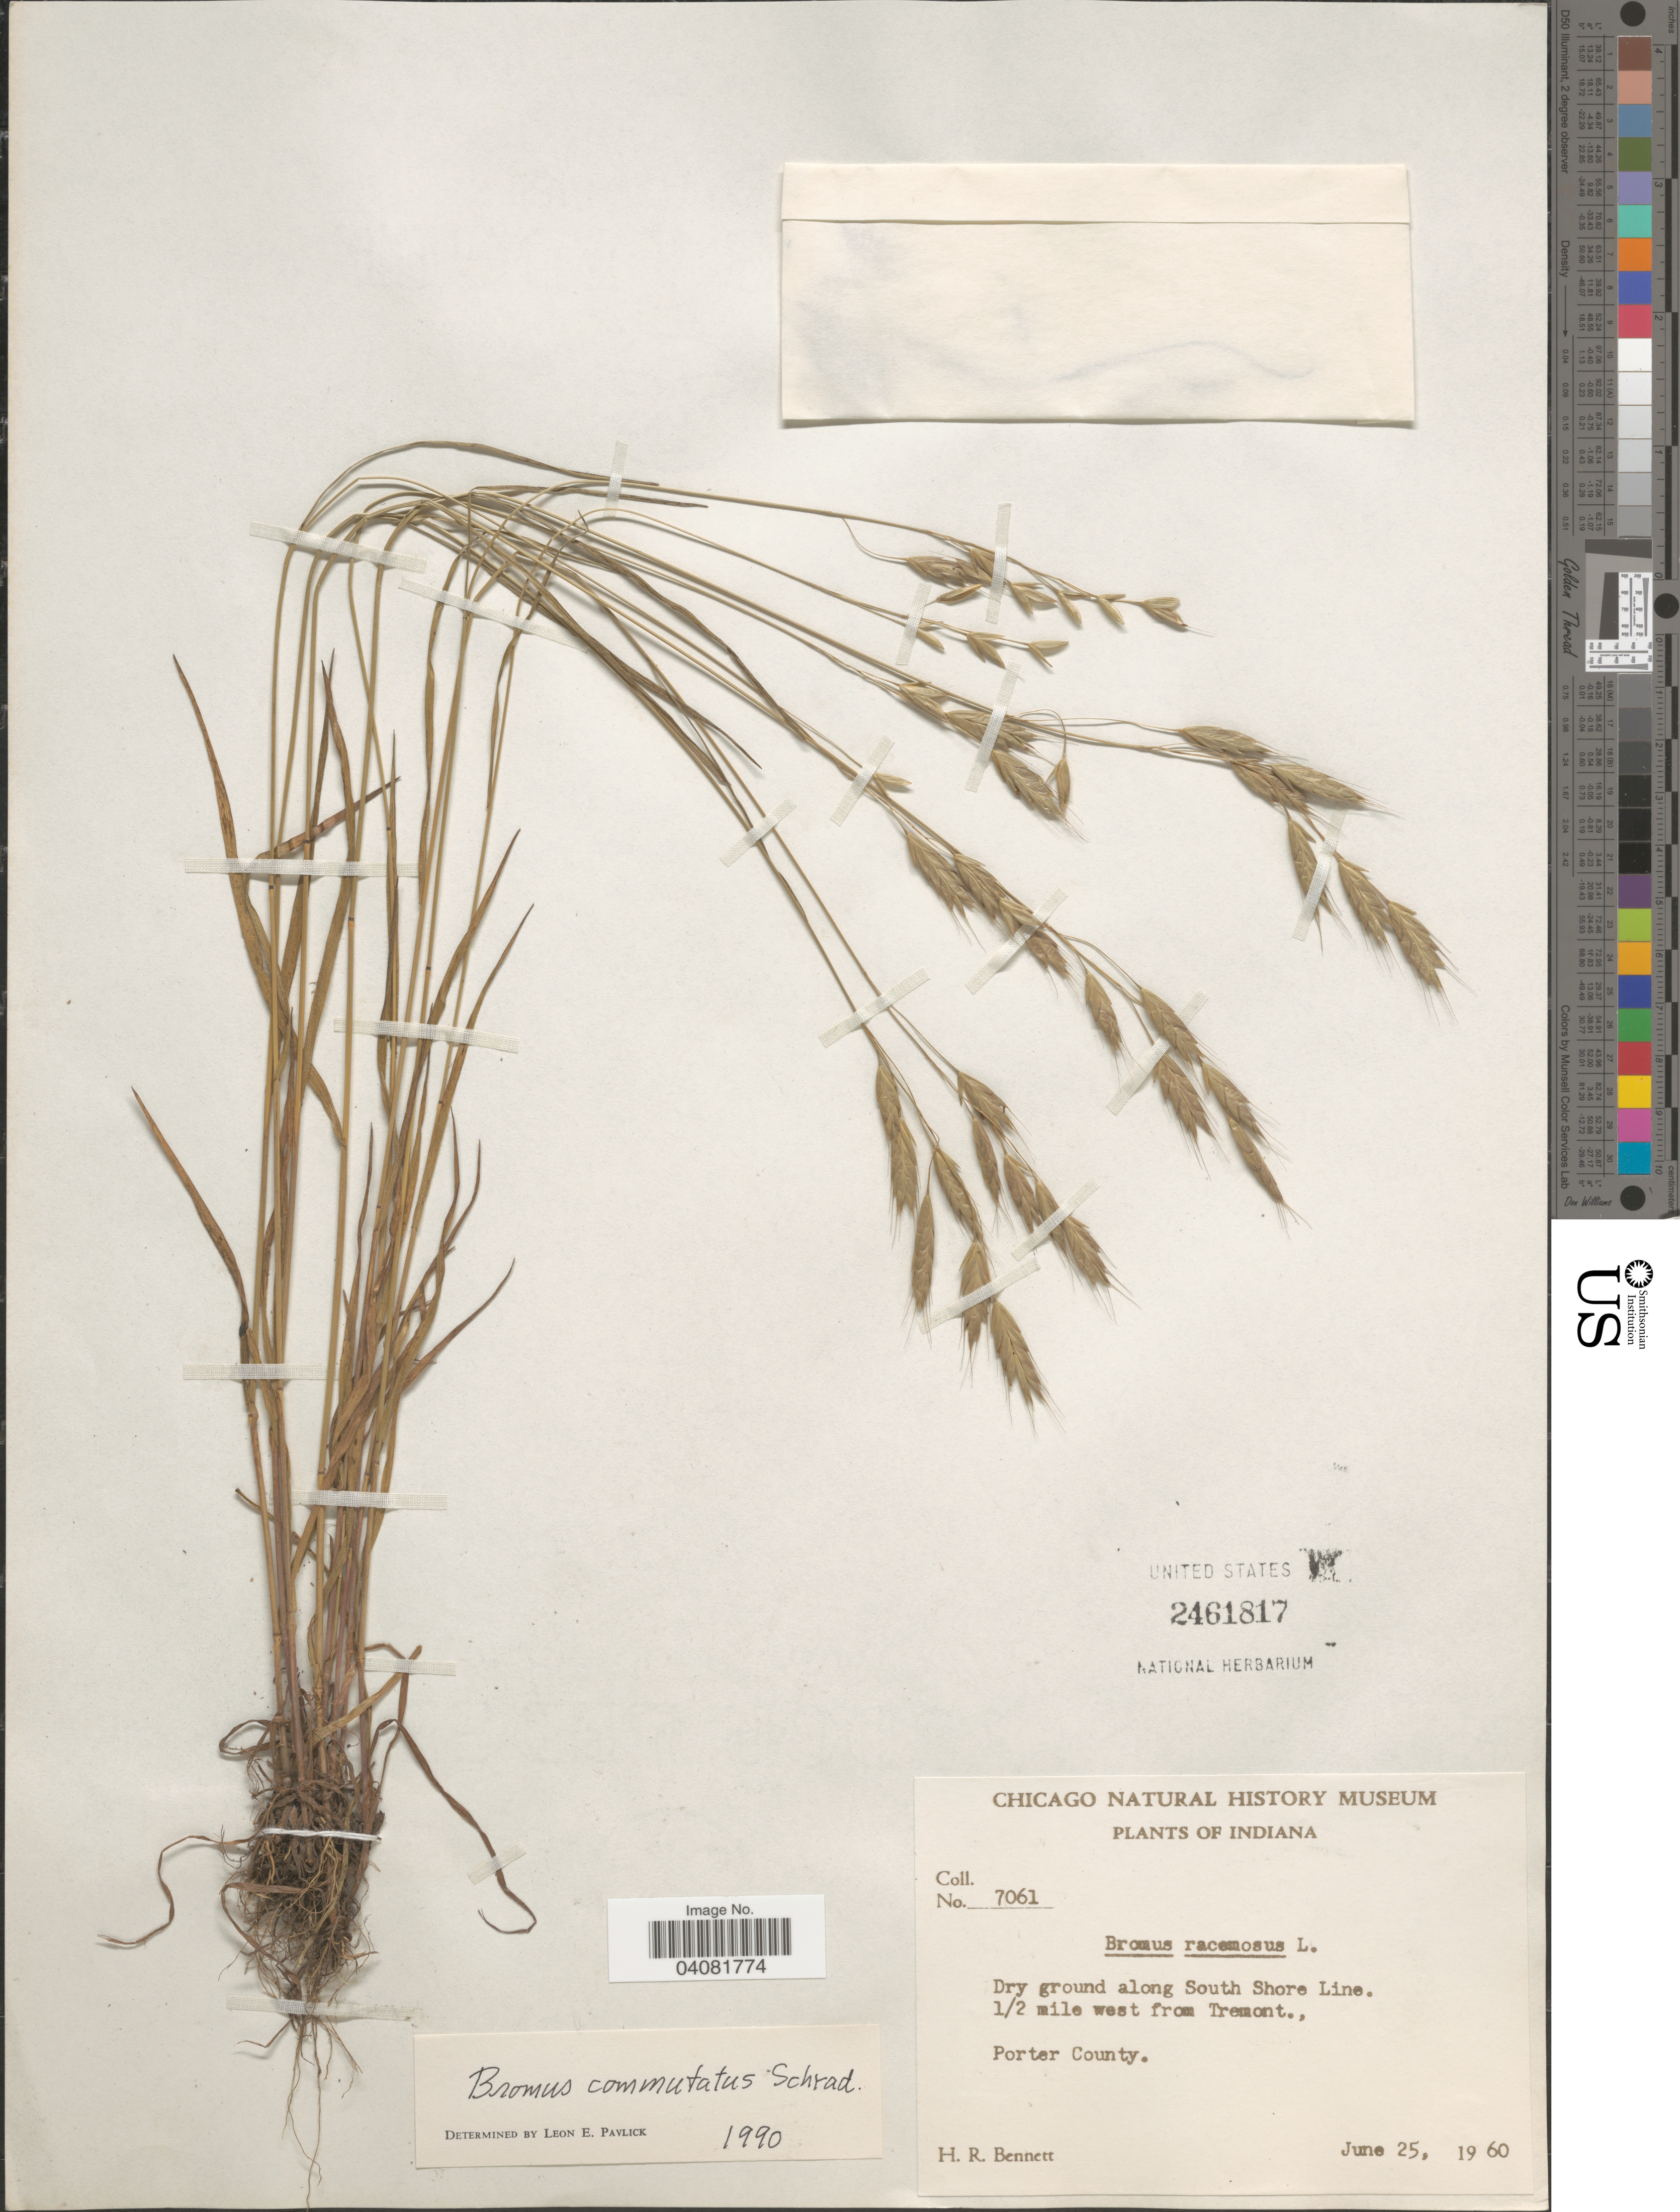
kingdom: Plantae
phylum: Tracheophyta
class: Liliopsida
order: Poales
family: Poaceae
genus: Bromus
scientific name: Bromus commutatus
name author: Schrad.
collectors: H. R. Bennett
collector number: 7061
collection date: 1960-06-25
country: United States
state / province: Indiana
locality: Dry ground along South Shore Line. ½ mile west from Tremont. Porter County.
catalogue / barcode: US 2461817